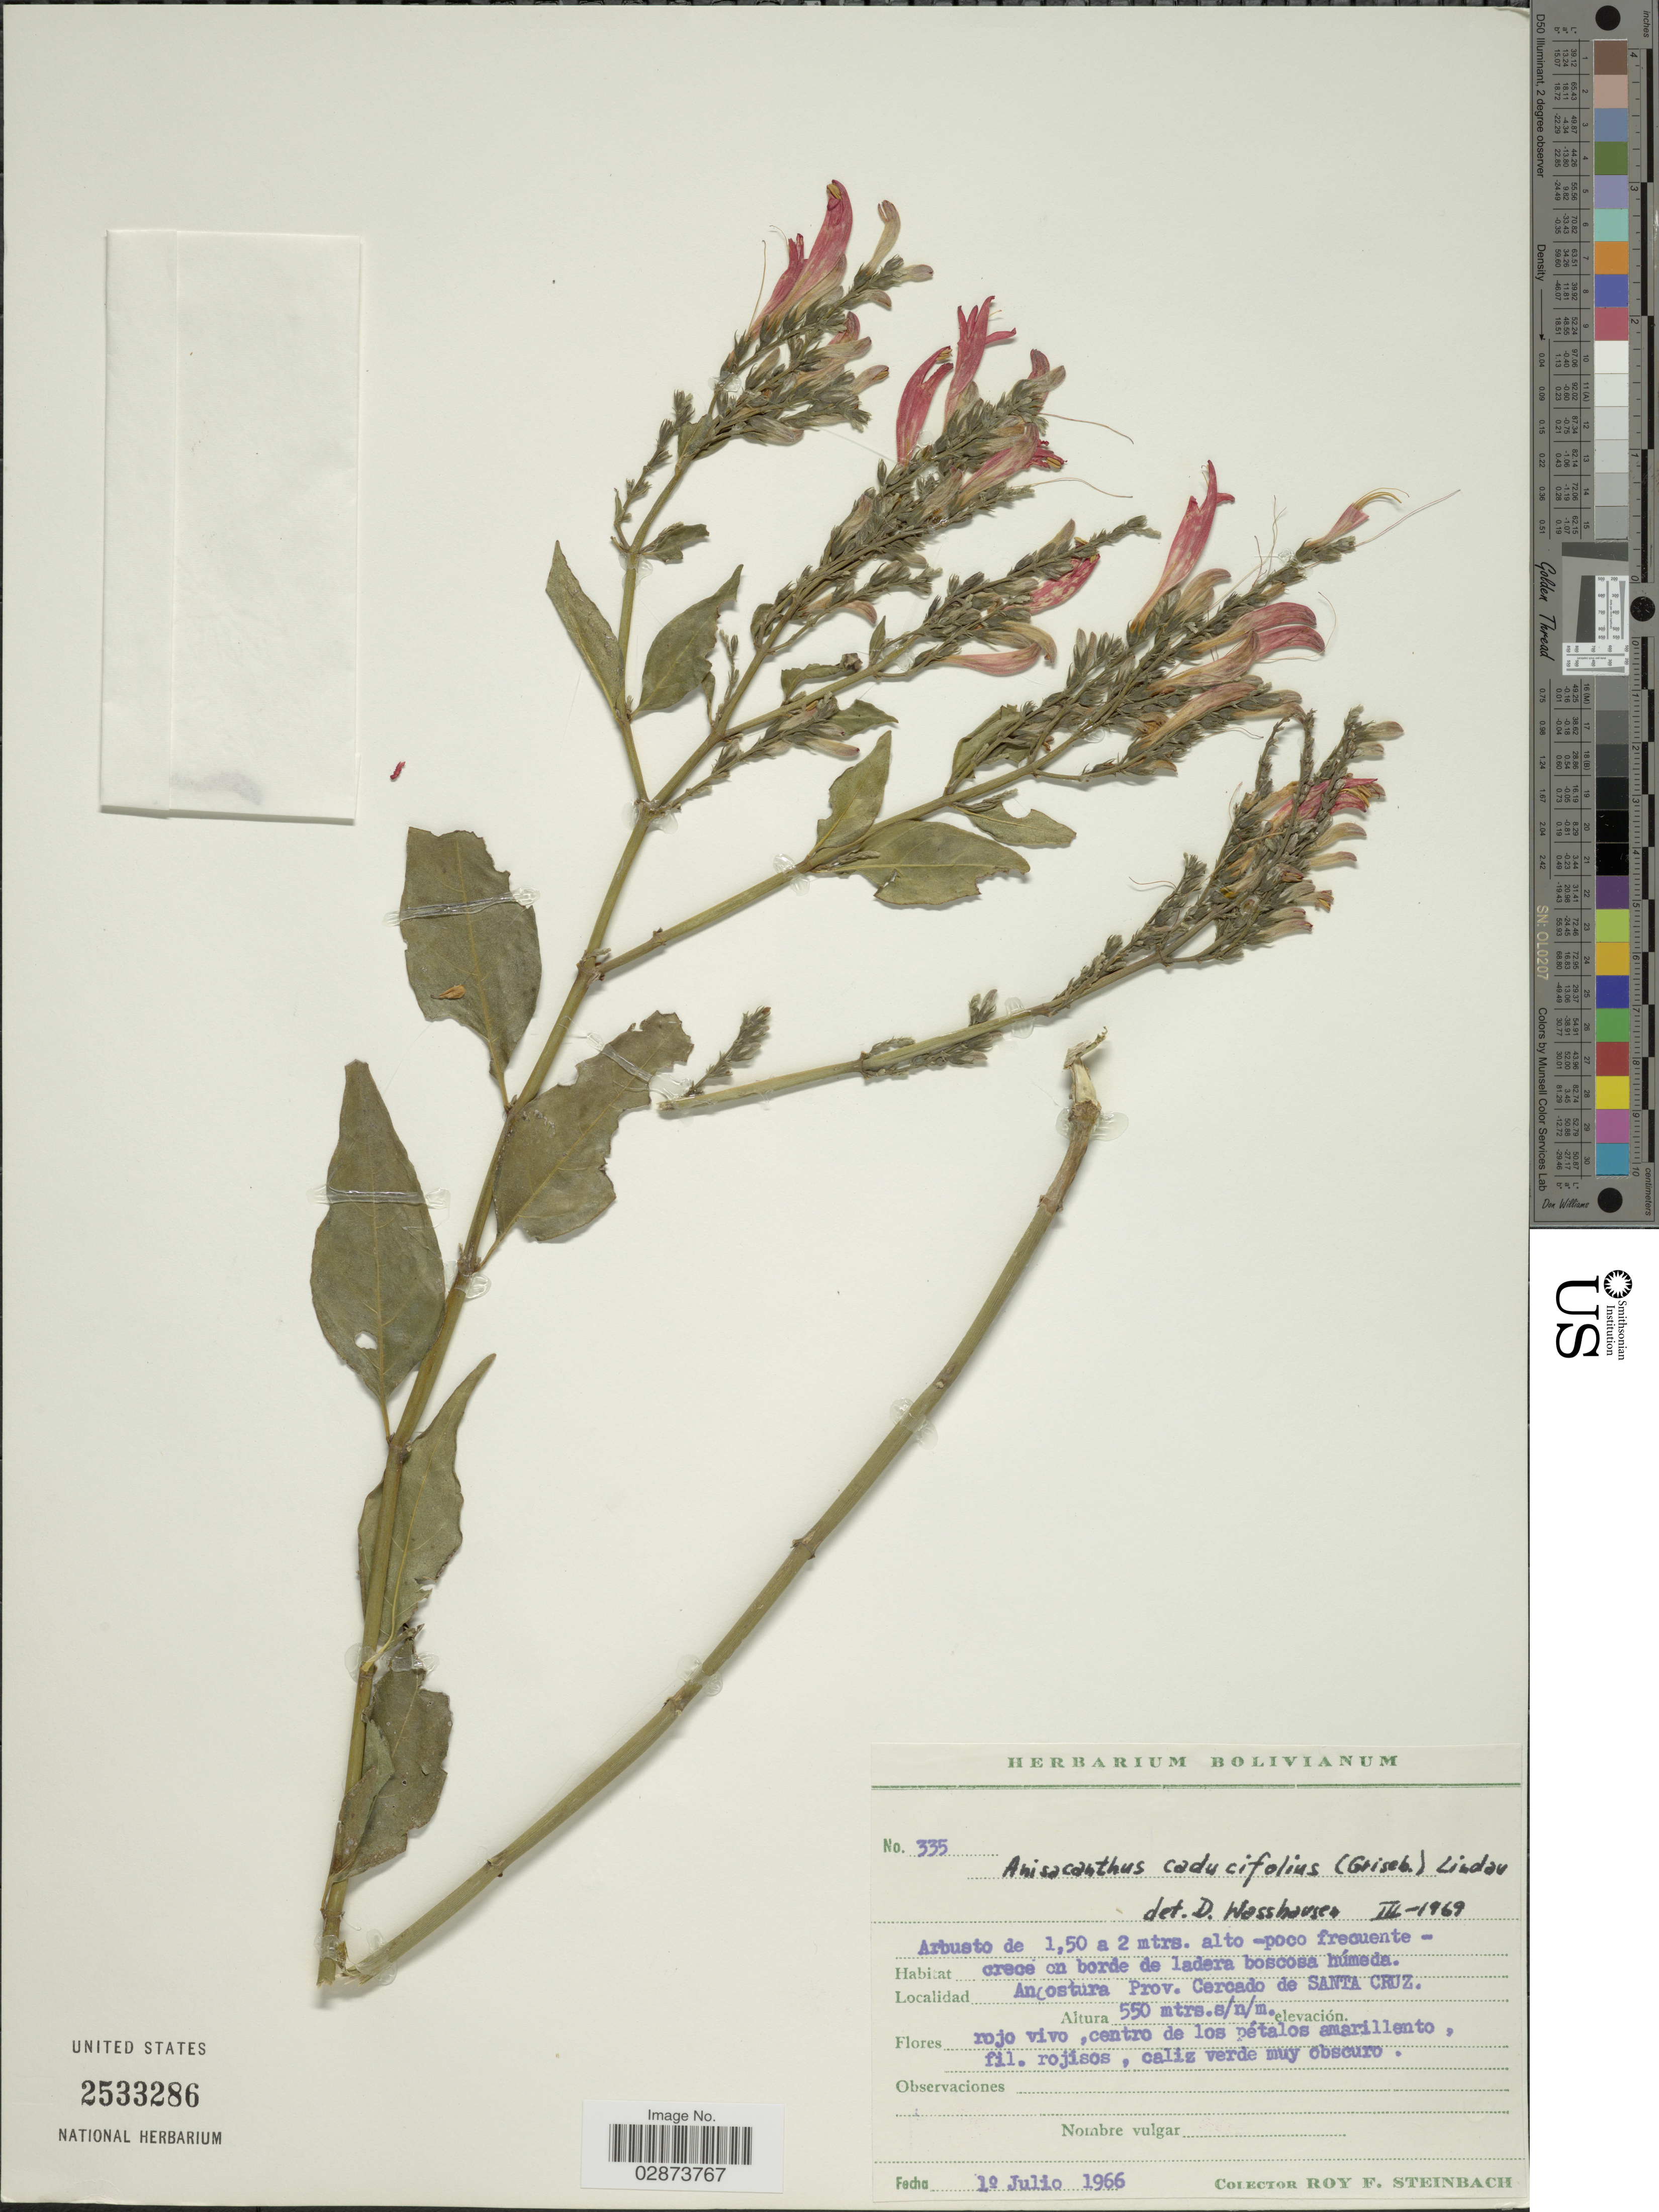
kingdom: Plantae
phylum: Tracheophyta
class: Magnoliopsida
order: Lamiales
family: Acanthaceae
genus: Thyrsacanthus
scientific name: Thyrsacanthus boliviensis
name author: (Nees) A.L.A. Côrtes & Rapini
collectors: R. F. Steinbach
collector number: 335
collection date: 1966-07-10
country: Bolivia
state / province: Santa Cruz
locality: Angostura Prov. Cercado de Santa Cruz.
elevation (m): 550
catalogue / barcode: US 2533286